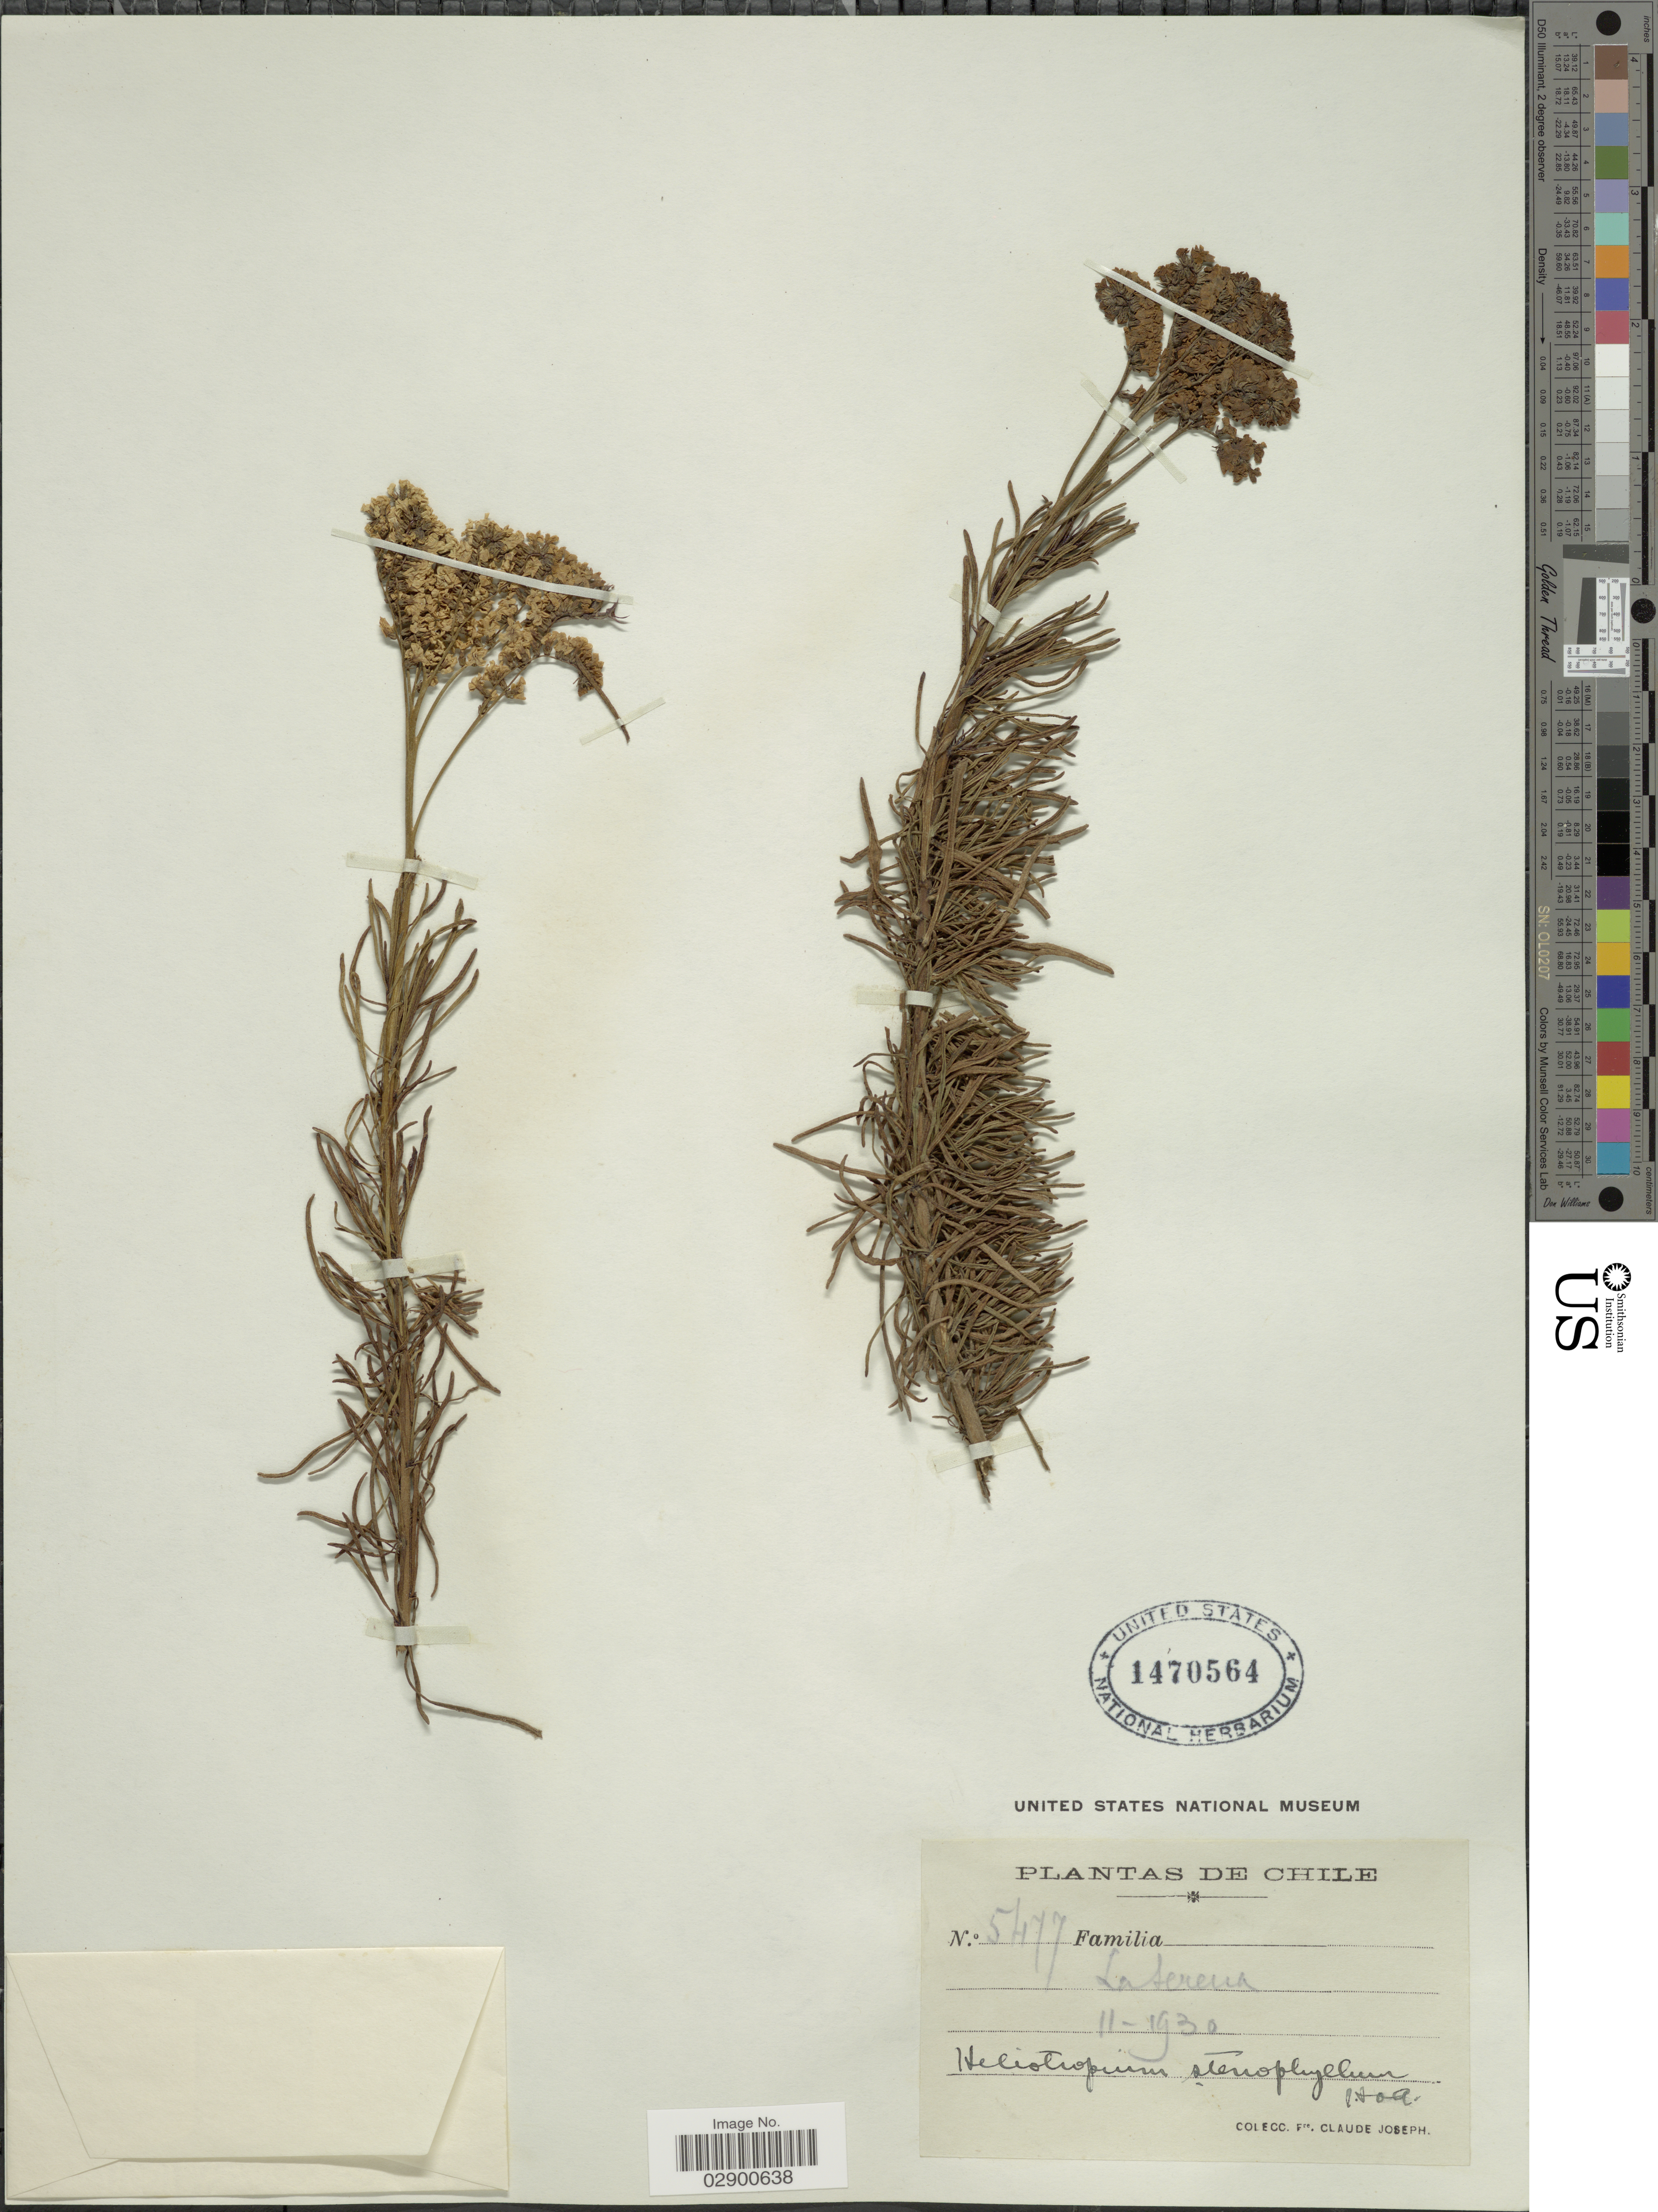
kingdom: Plantae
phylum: Tracheophyta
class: Magnoliopsida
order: Boraginales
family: Heliotropiaceae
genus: Heliotropium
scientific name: Heliotropium stenophyllum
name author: Hook. & Arn.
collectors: Bro. Claude-Joseph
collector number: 5477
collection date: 1930-11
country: Chile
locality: La Serena.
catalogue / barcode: US 1470564